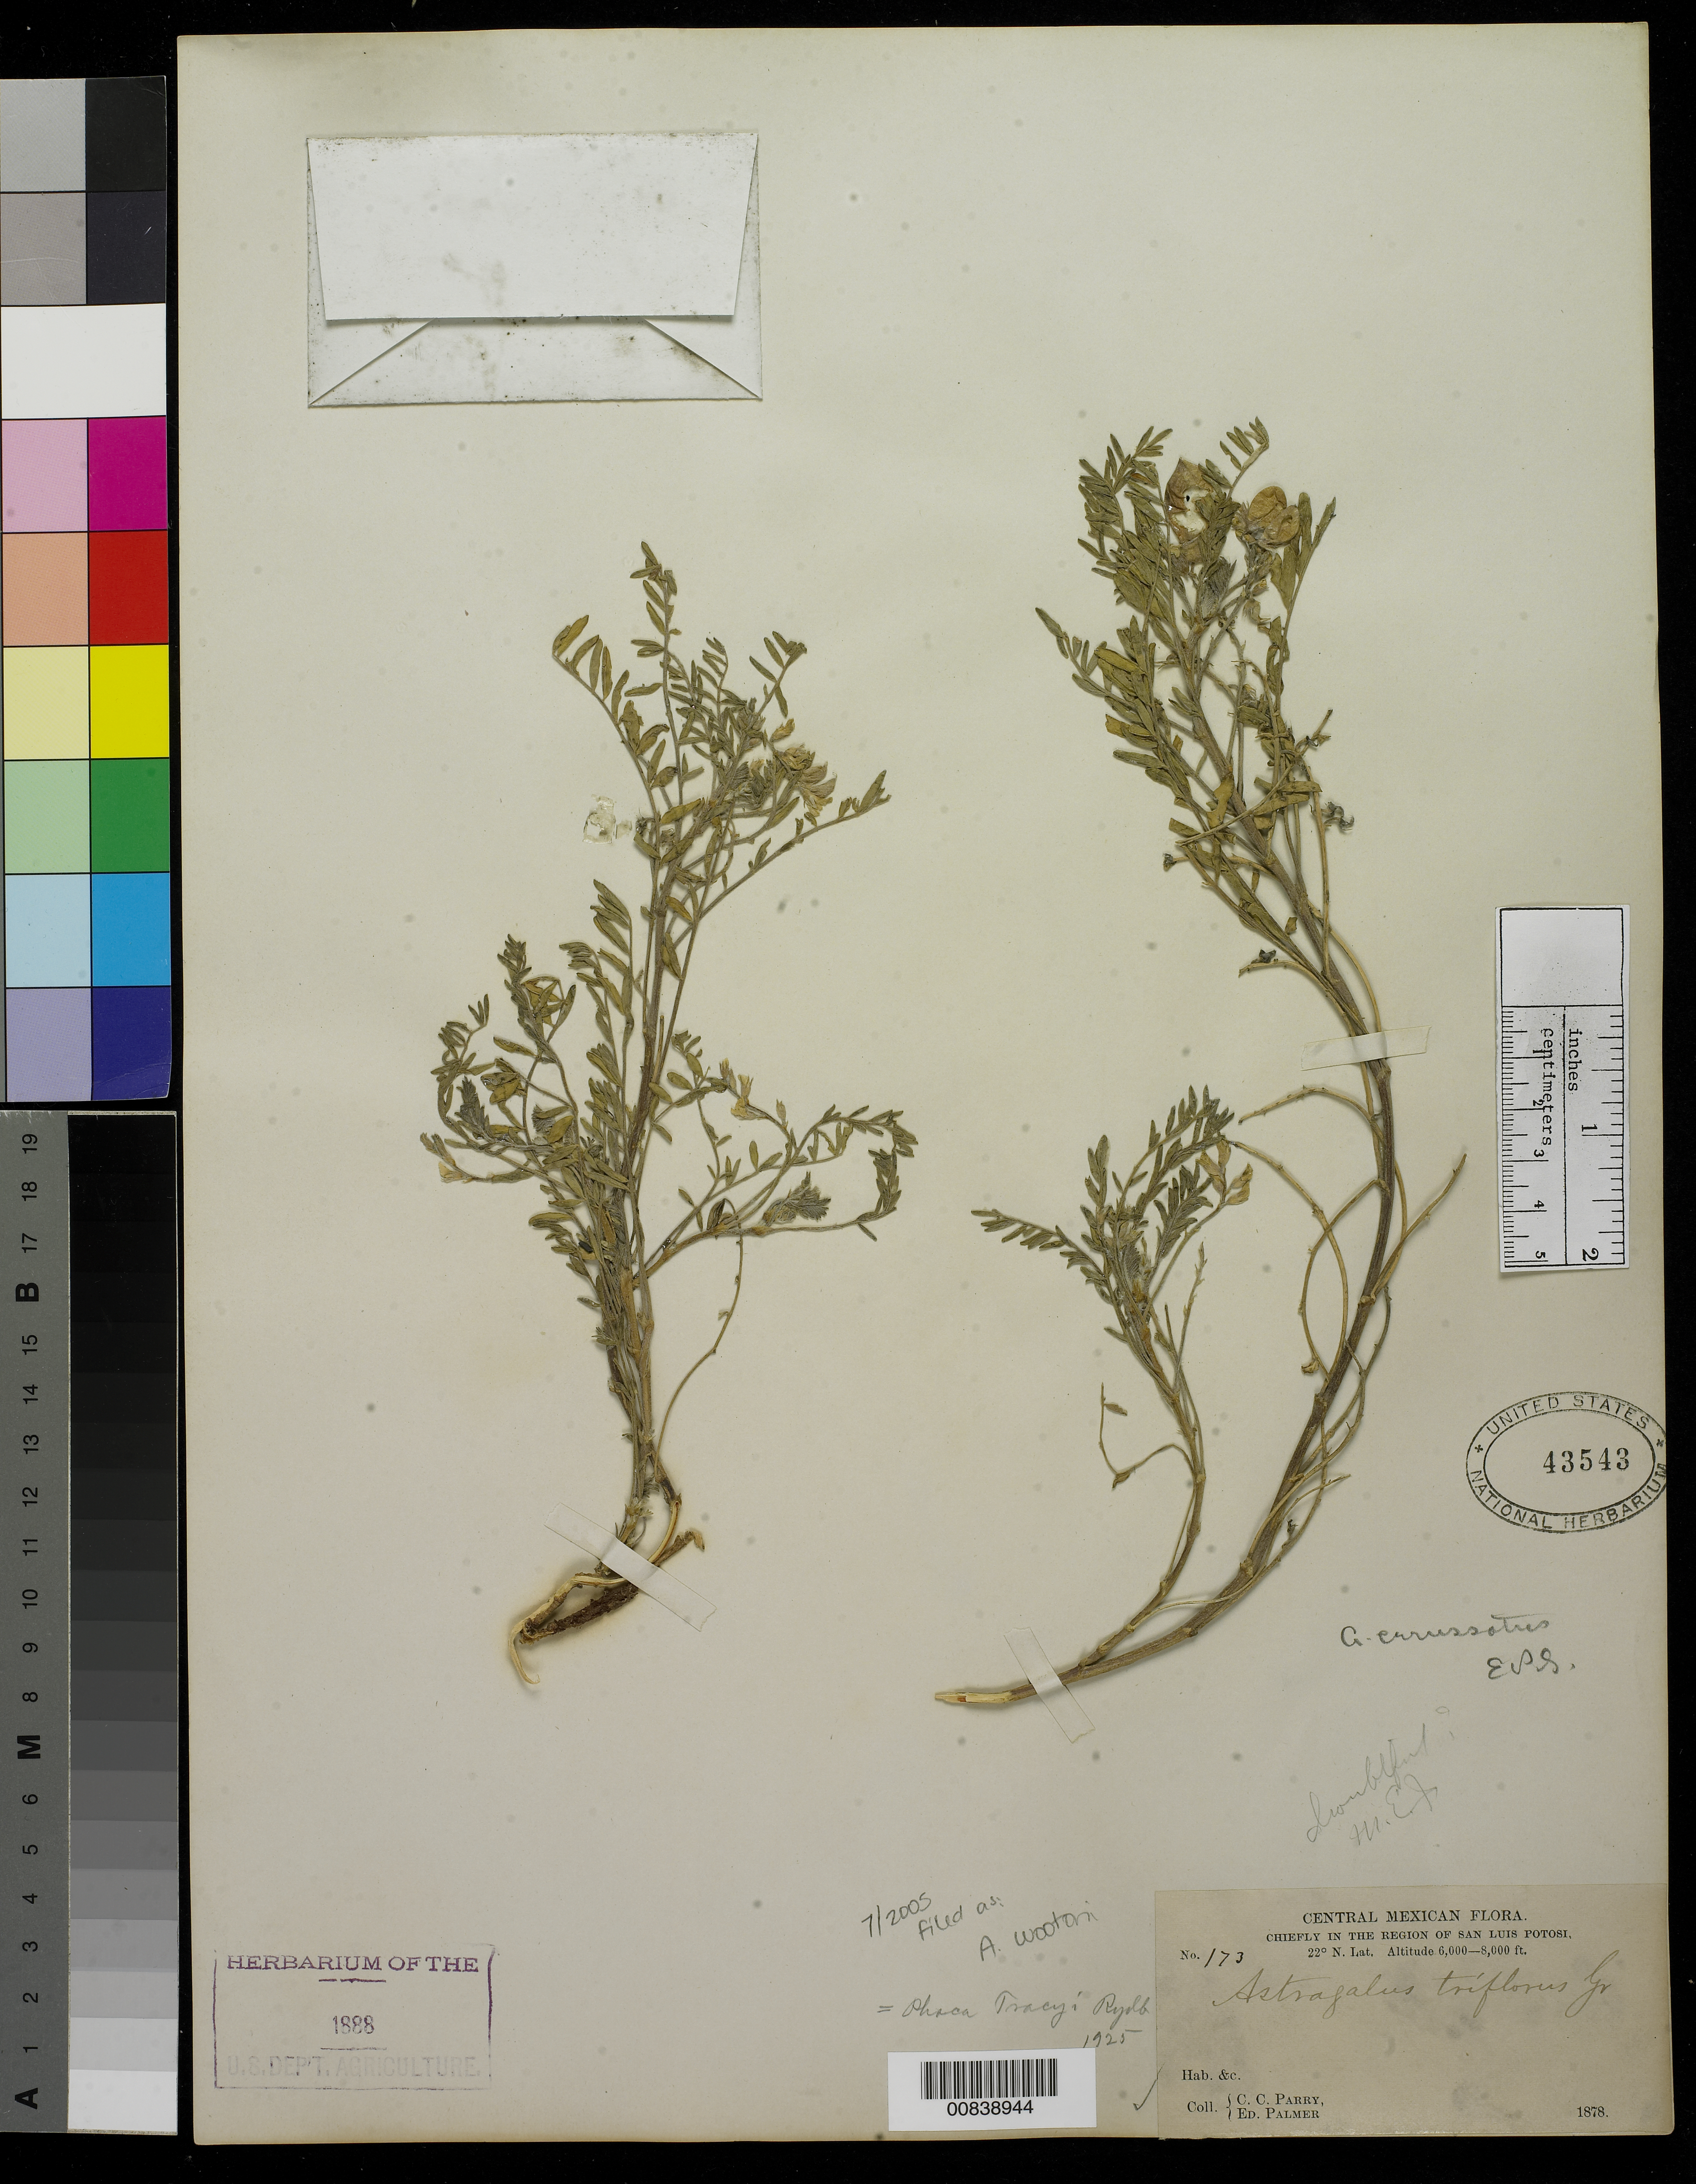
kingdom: Plantae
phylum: Tracheophyta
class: Magnoliopsida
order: Fabales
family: Fabaceae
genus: Astragalus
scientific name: Astragalus wootonii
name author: E. Sheld.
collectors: C. C. Parry & E. Palmer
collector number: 173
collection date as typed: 1878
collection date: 1878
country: Mexico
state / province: San Luis Potosí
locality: Chiefly in the region of San Luis Potosí.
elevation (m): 1829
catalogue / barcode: US 43543